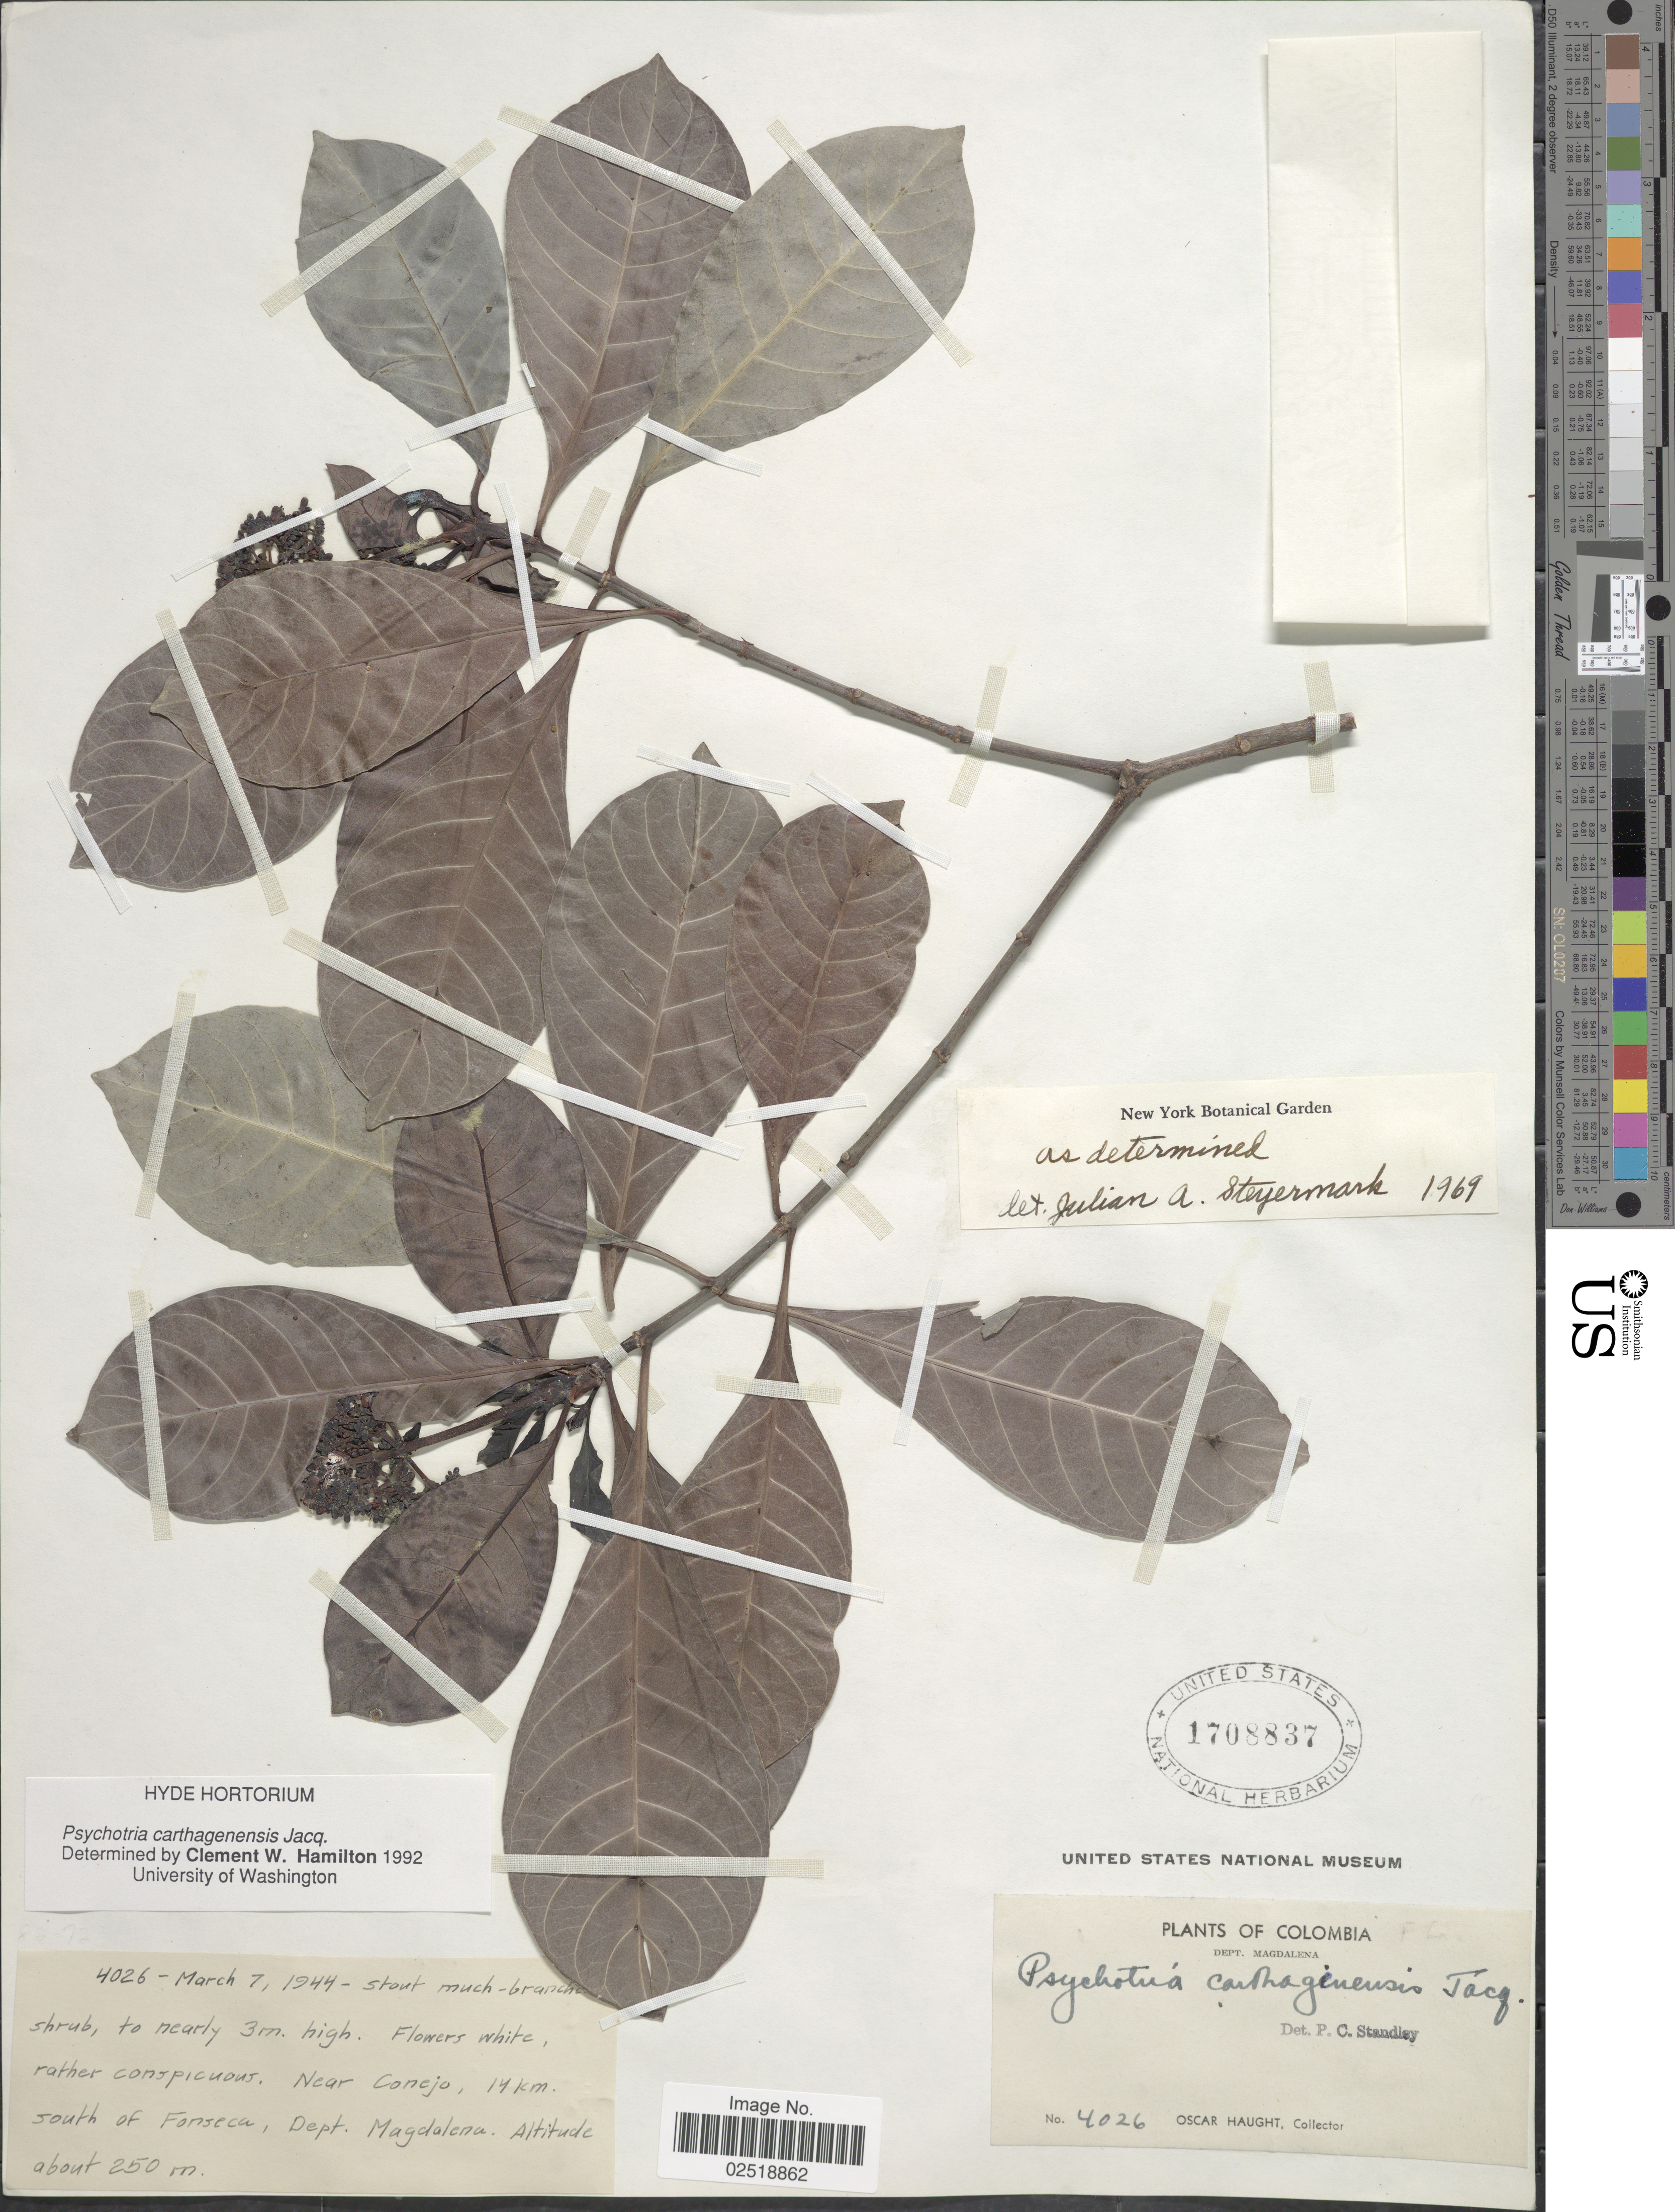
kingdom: Plantae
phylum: Tracheophyta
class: Magnoliopsida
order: Gentianales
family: Rubiaceae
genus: Psychotria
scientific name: Psychotria carthagenensis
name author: Jacq.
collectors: O. Haught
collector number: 4026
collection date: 1944-03-07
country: Colombia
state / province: Magdalena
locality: Dept. Magdalena, Near Conejo, 14 km south of Fonseca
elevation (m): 250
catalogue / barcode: US 1708837